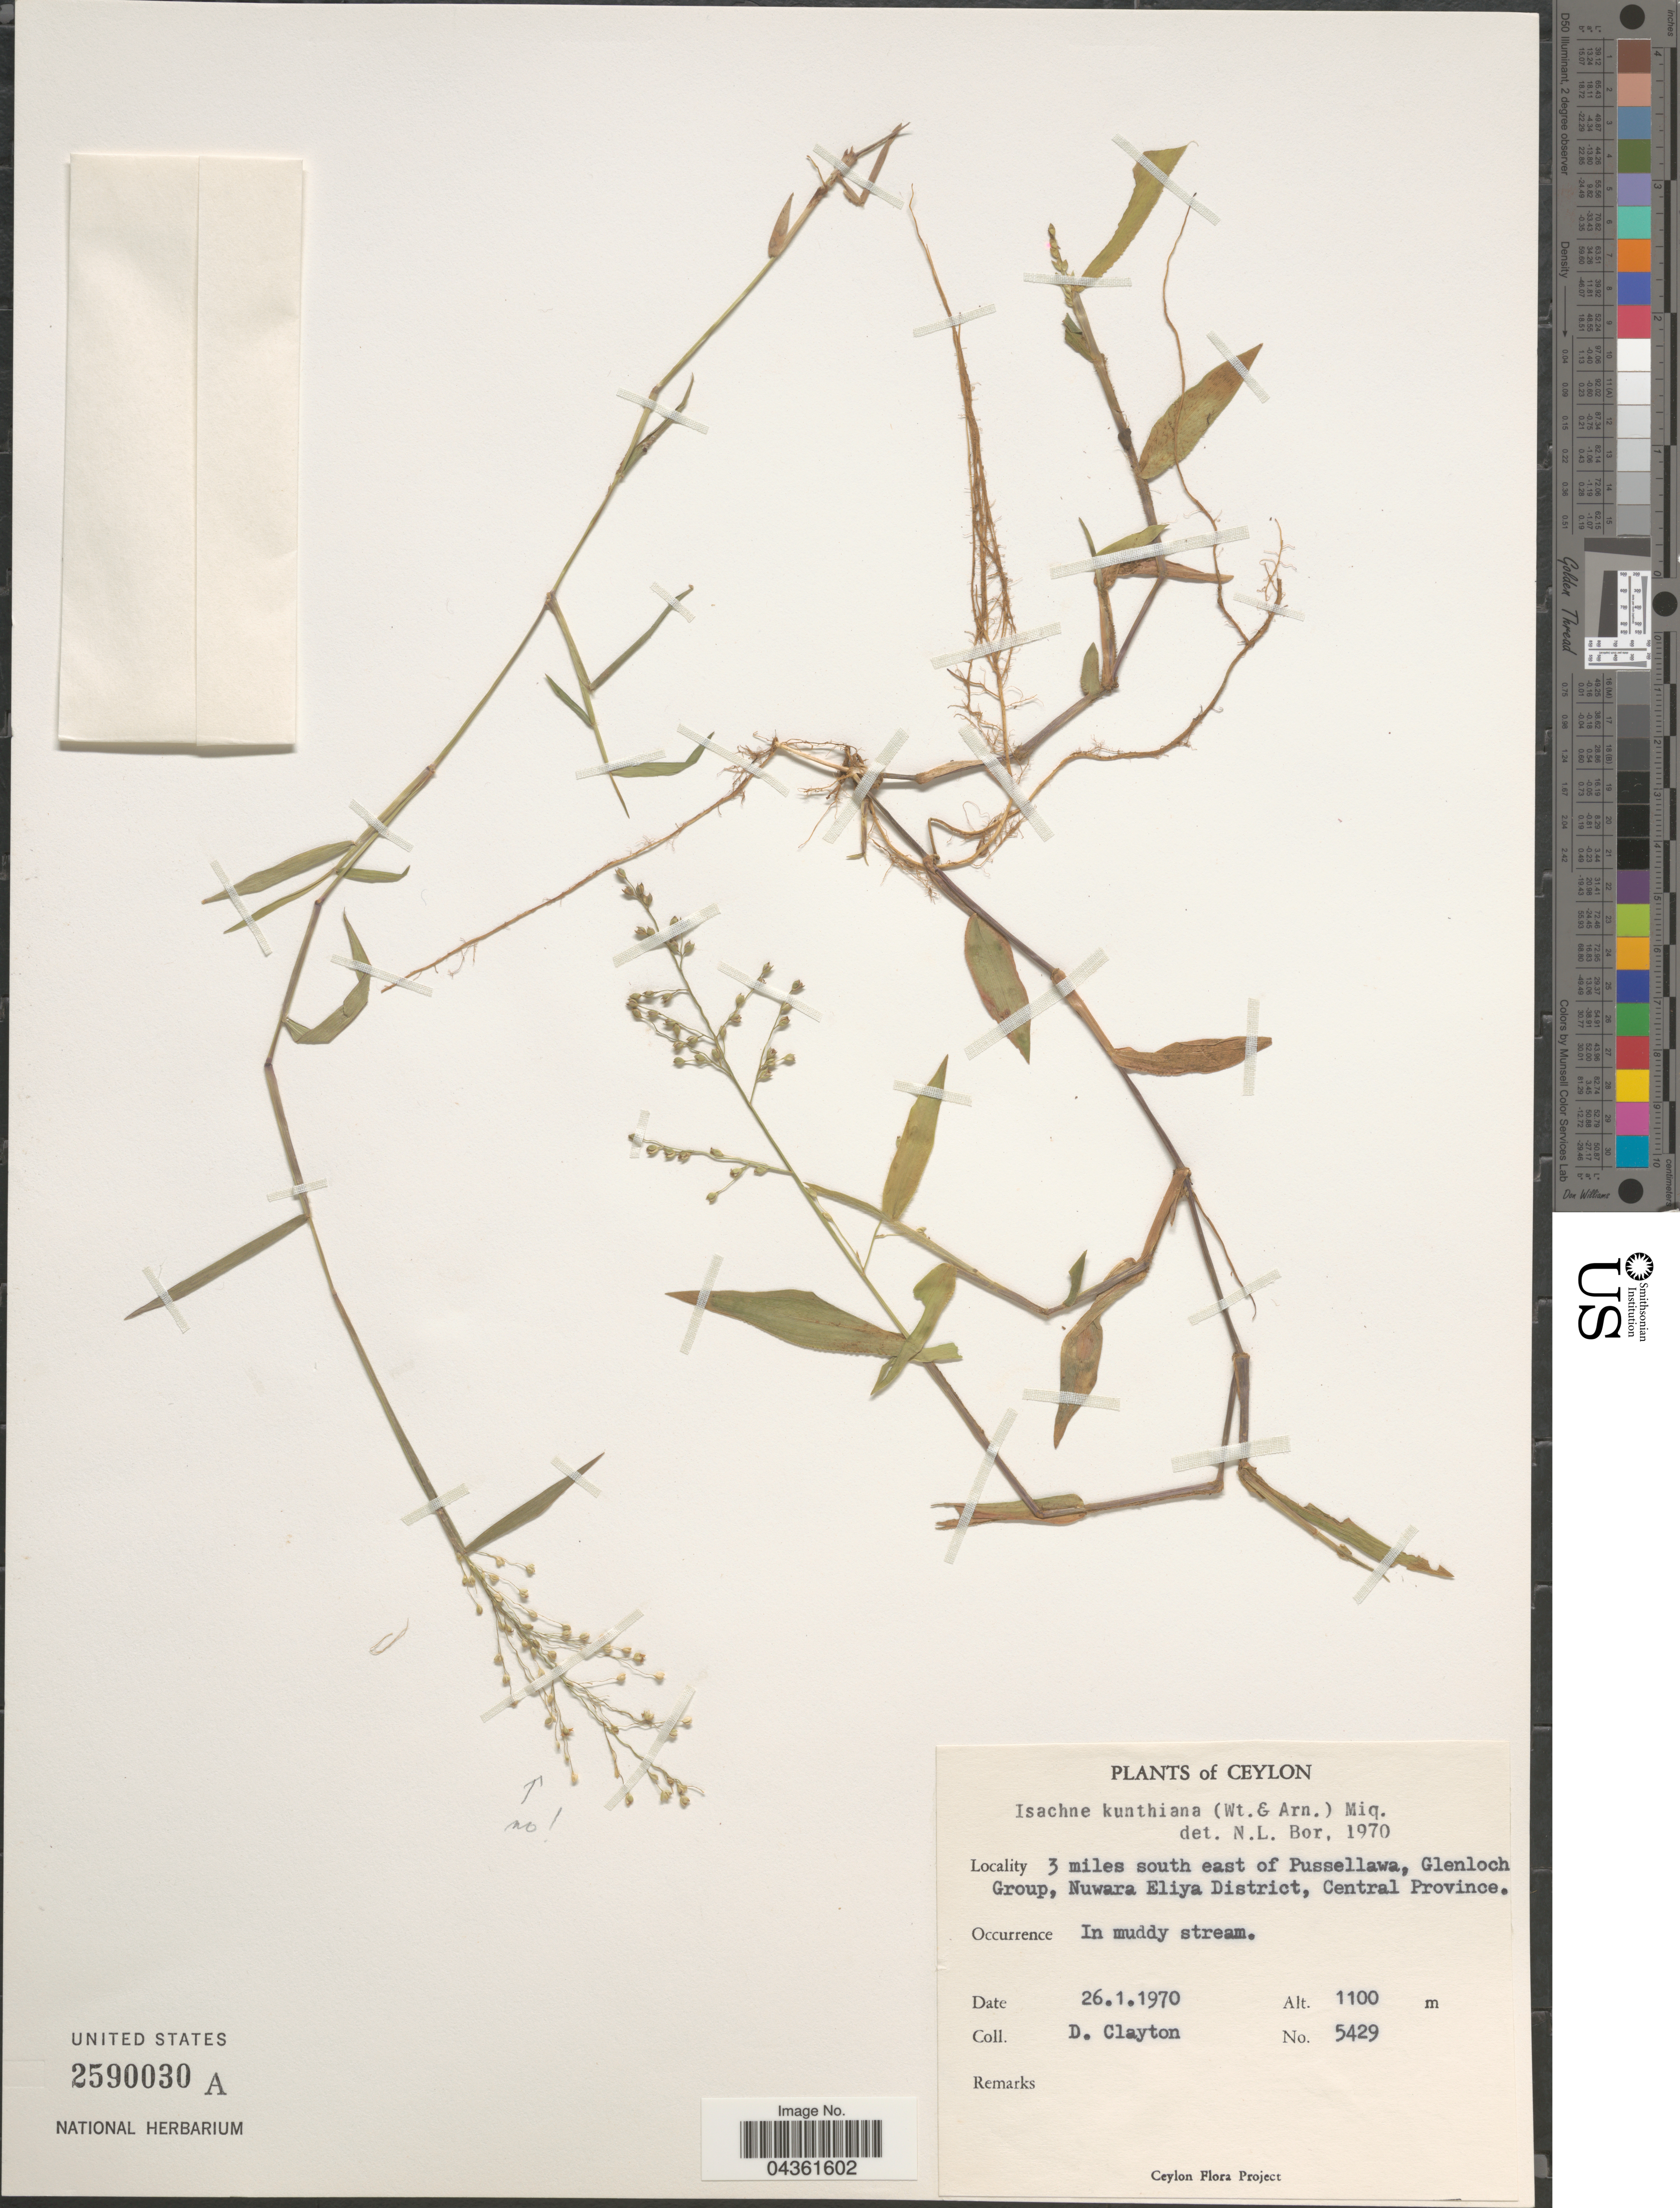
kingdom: Plantae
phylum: Tracheophyta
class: Liliopsida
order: Poales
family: Poaceae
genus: Isachne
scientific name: Isachne kunthiana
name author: (Wight & Arn. ex Steud.) Miq.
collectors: D. Clayton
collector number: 5429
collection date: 1970-01-26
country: Sri Lanka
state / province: Central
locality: Ceylon. 3 miles south east of Pussellawa, Glenloch Group, Nuwara Eliya District.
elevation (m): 1100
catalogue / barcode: US 2590030A